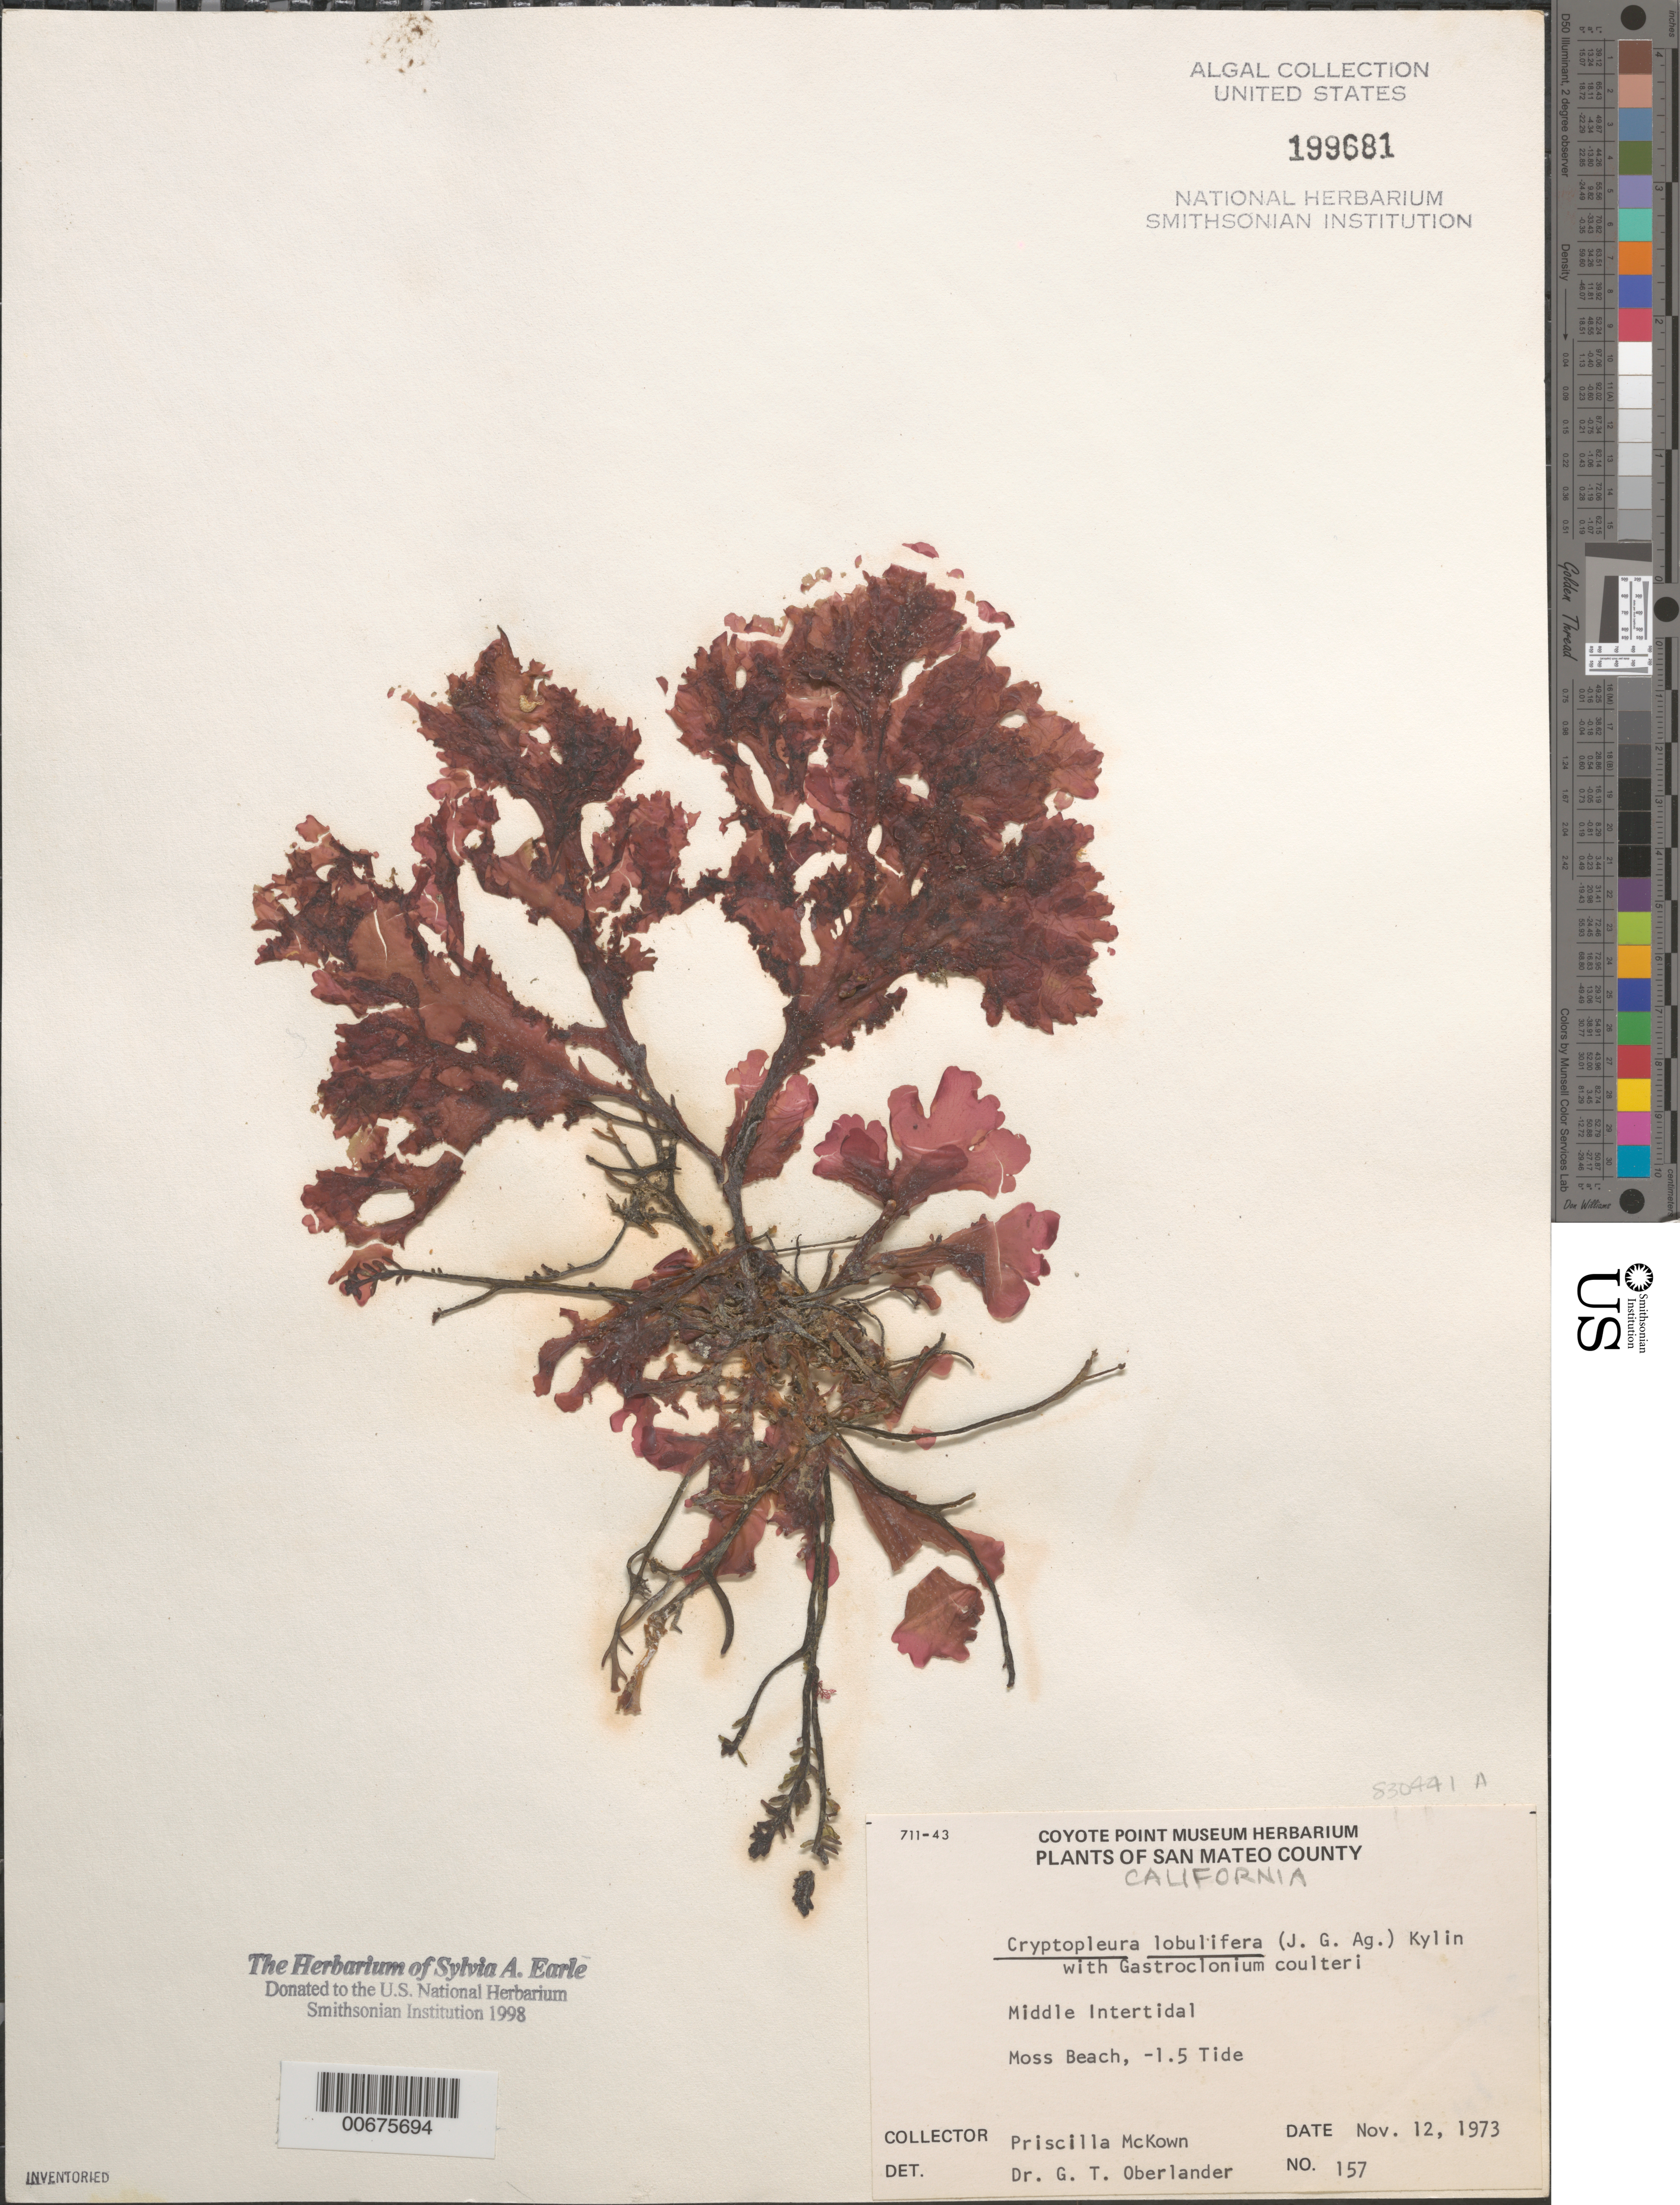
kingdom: Plantae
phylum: Rhodophyta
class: Florideophyceae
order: Ceramiales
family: Delesseriaceae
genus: Cryptopleura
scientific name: Cryptopleura lobulifera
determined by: Oberlander, G. T.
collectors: P. McKown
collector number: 157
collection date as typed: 12 Nov 1973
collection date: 1973-11-12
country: United States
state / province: California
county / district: San Mateo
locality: Moss Beach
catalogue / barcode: US 199681